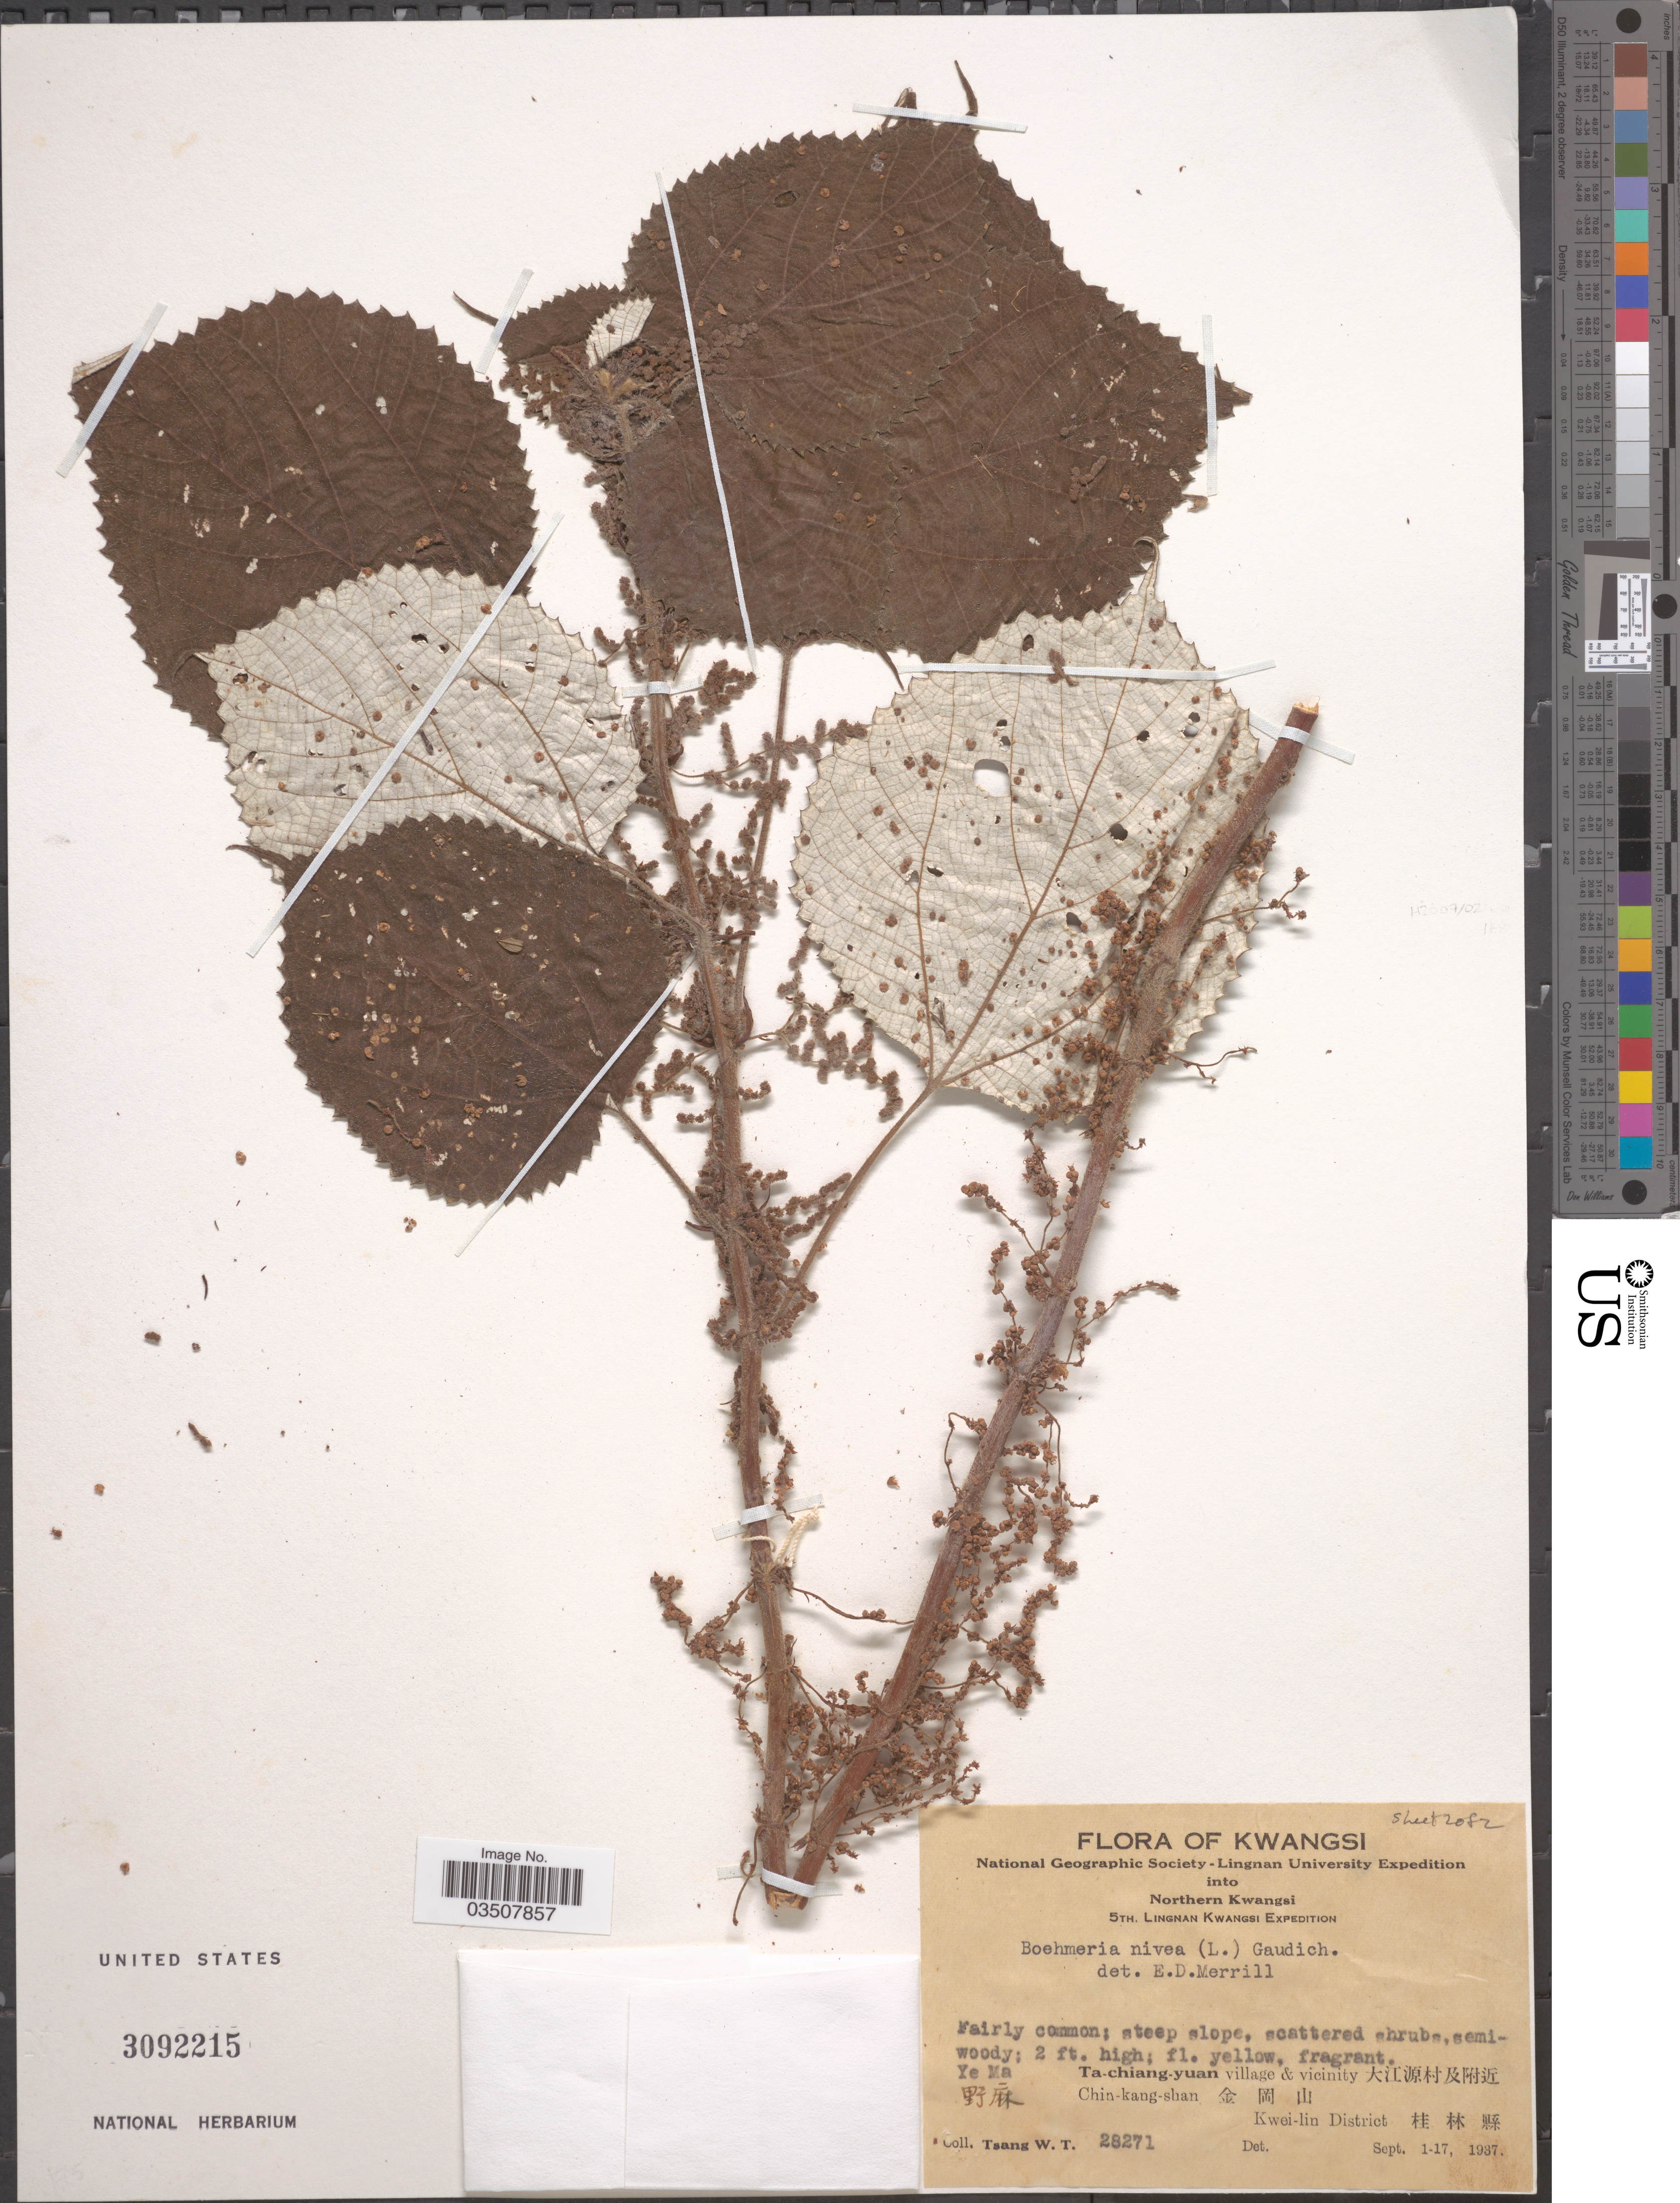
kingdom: Plantae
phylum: Tracheophyta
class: Magnoliopsida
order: Rosales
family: Urticaceae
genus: Boehmeria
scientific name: Boehmeria nivea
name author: (L.) Gaudich.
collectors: W. T. Tsang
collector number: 28271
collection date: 1937-09-01/1937-09-17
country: China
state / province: Guangxi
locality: Northern Kwangsi. Ye Ma X. Ta-chiang-yuan village & vicinity X. Chin-kang-shan X. Kwei-lin District X.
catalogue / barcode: US 3092215